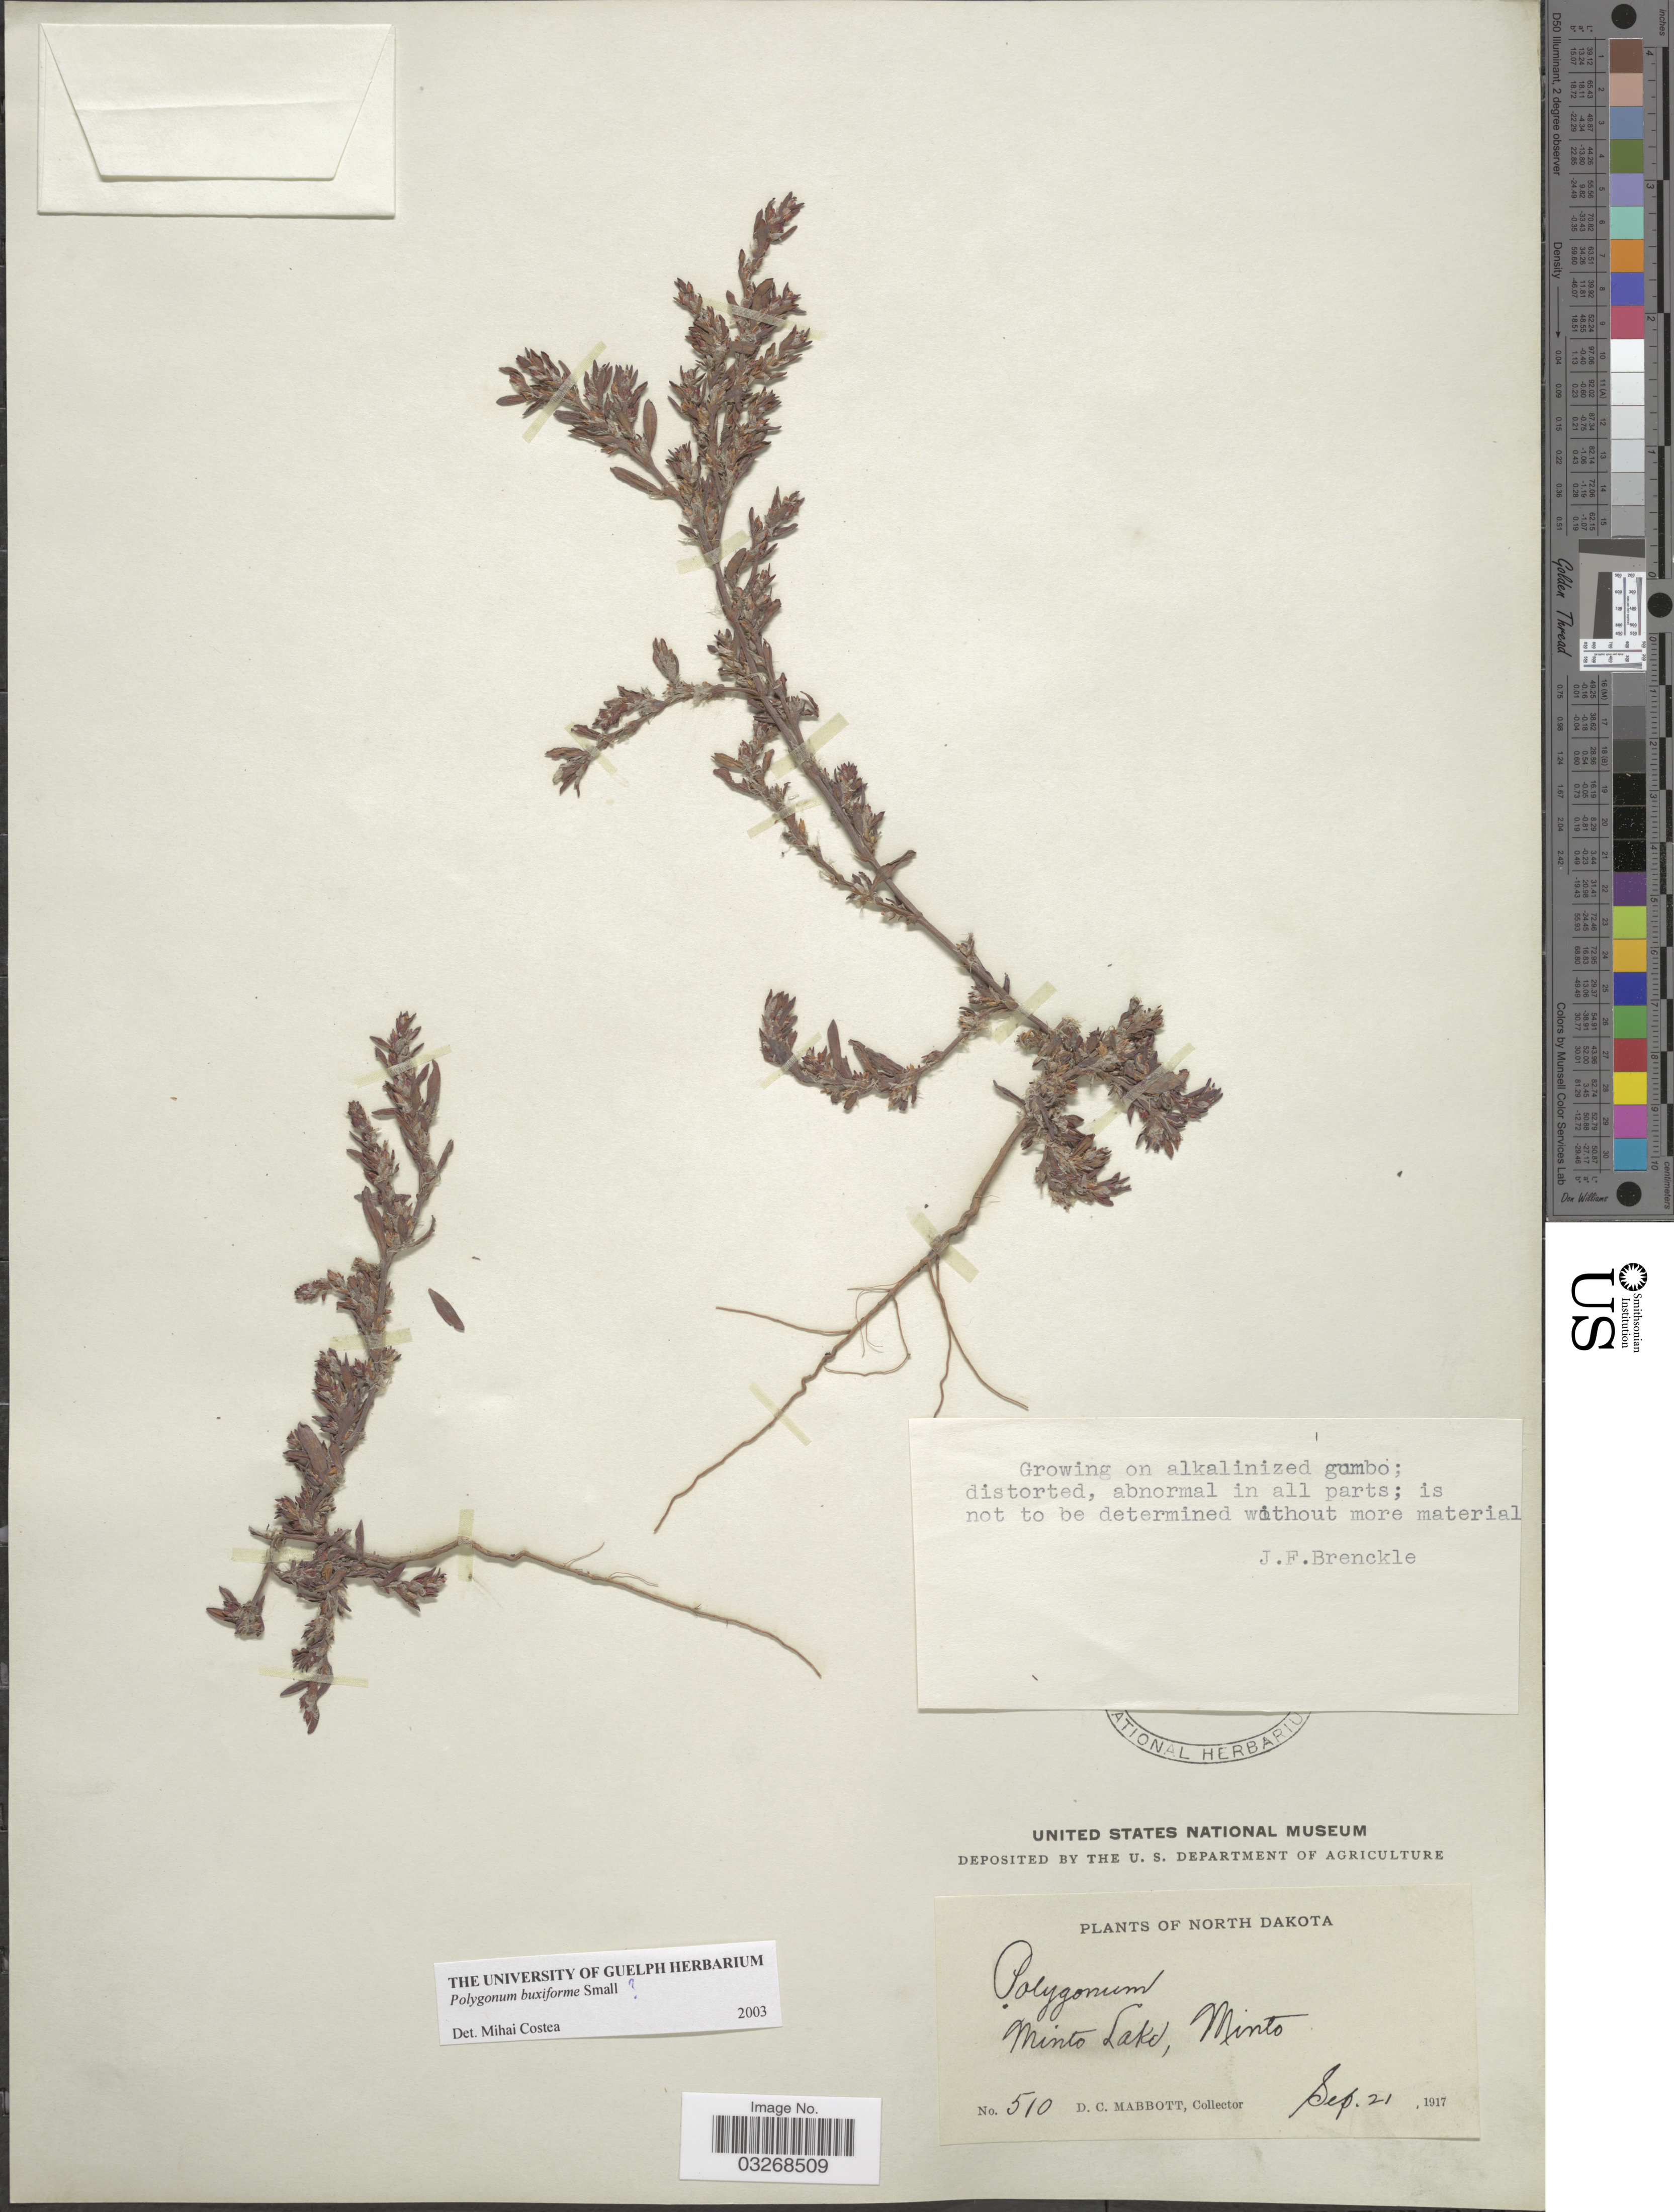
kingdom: Plantae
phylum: Tracheophyta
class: Magnoliopsida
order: Caryophyllales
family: Polygonaceae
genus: Polygonum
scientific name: Polygonum buxiforme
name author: Small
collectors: D. Mabbott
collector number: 510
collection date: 1917-09-21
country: United States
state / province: North Dakota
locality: Minto Lake, Minto.